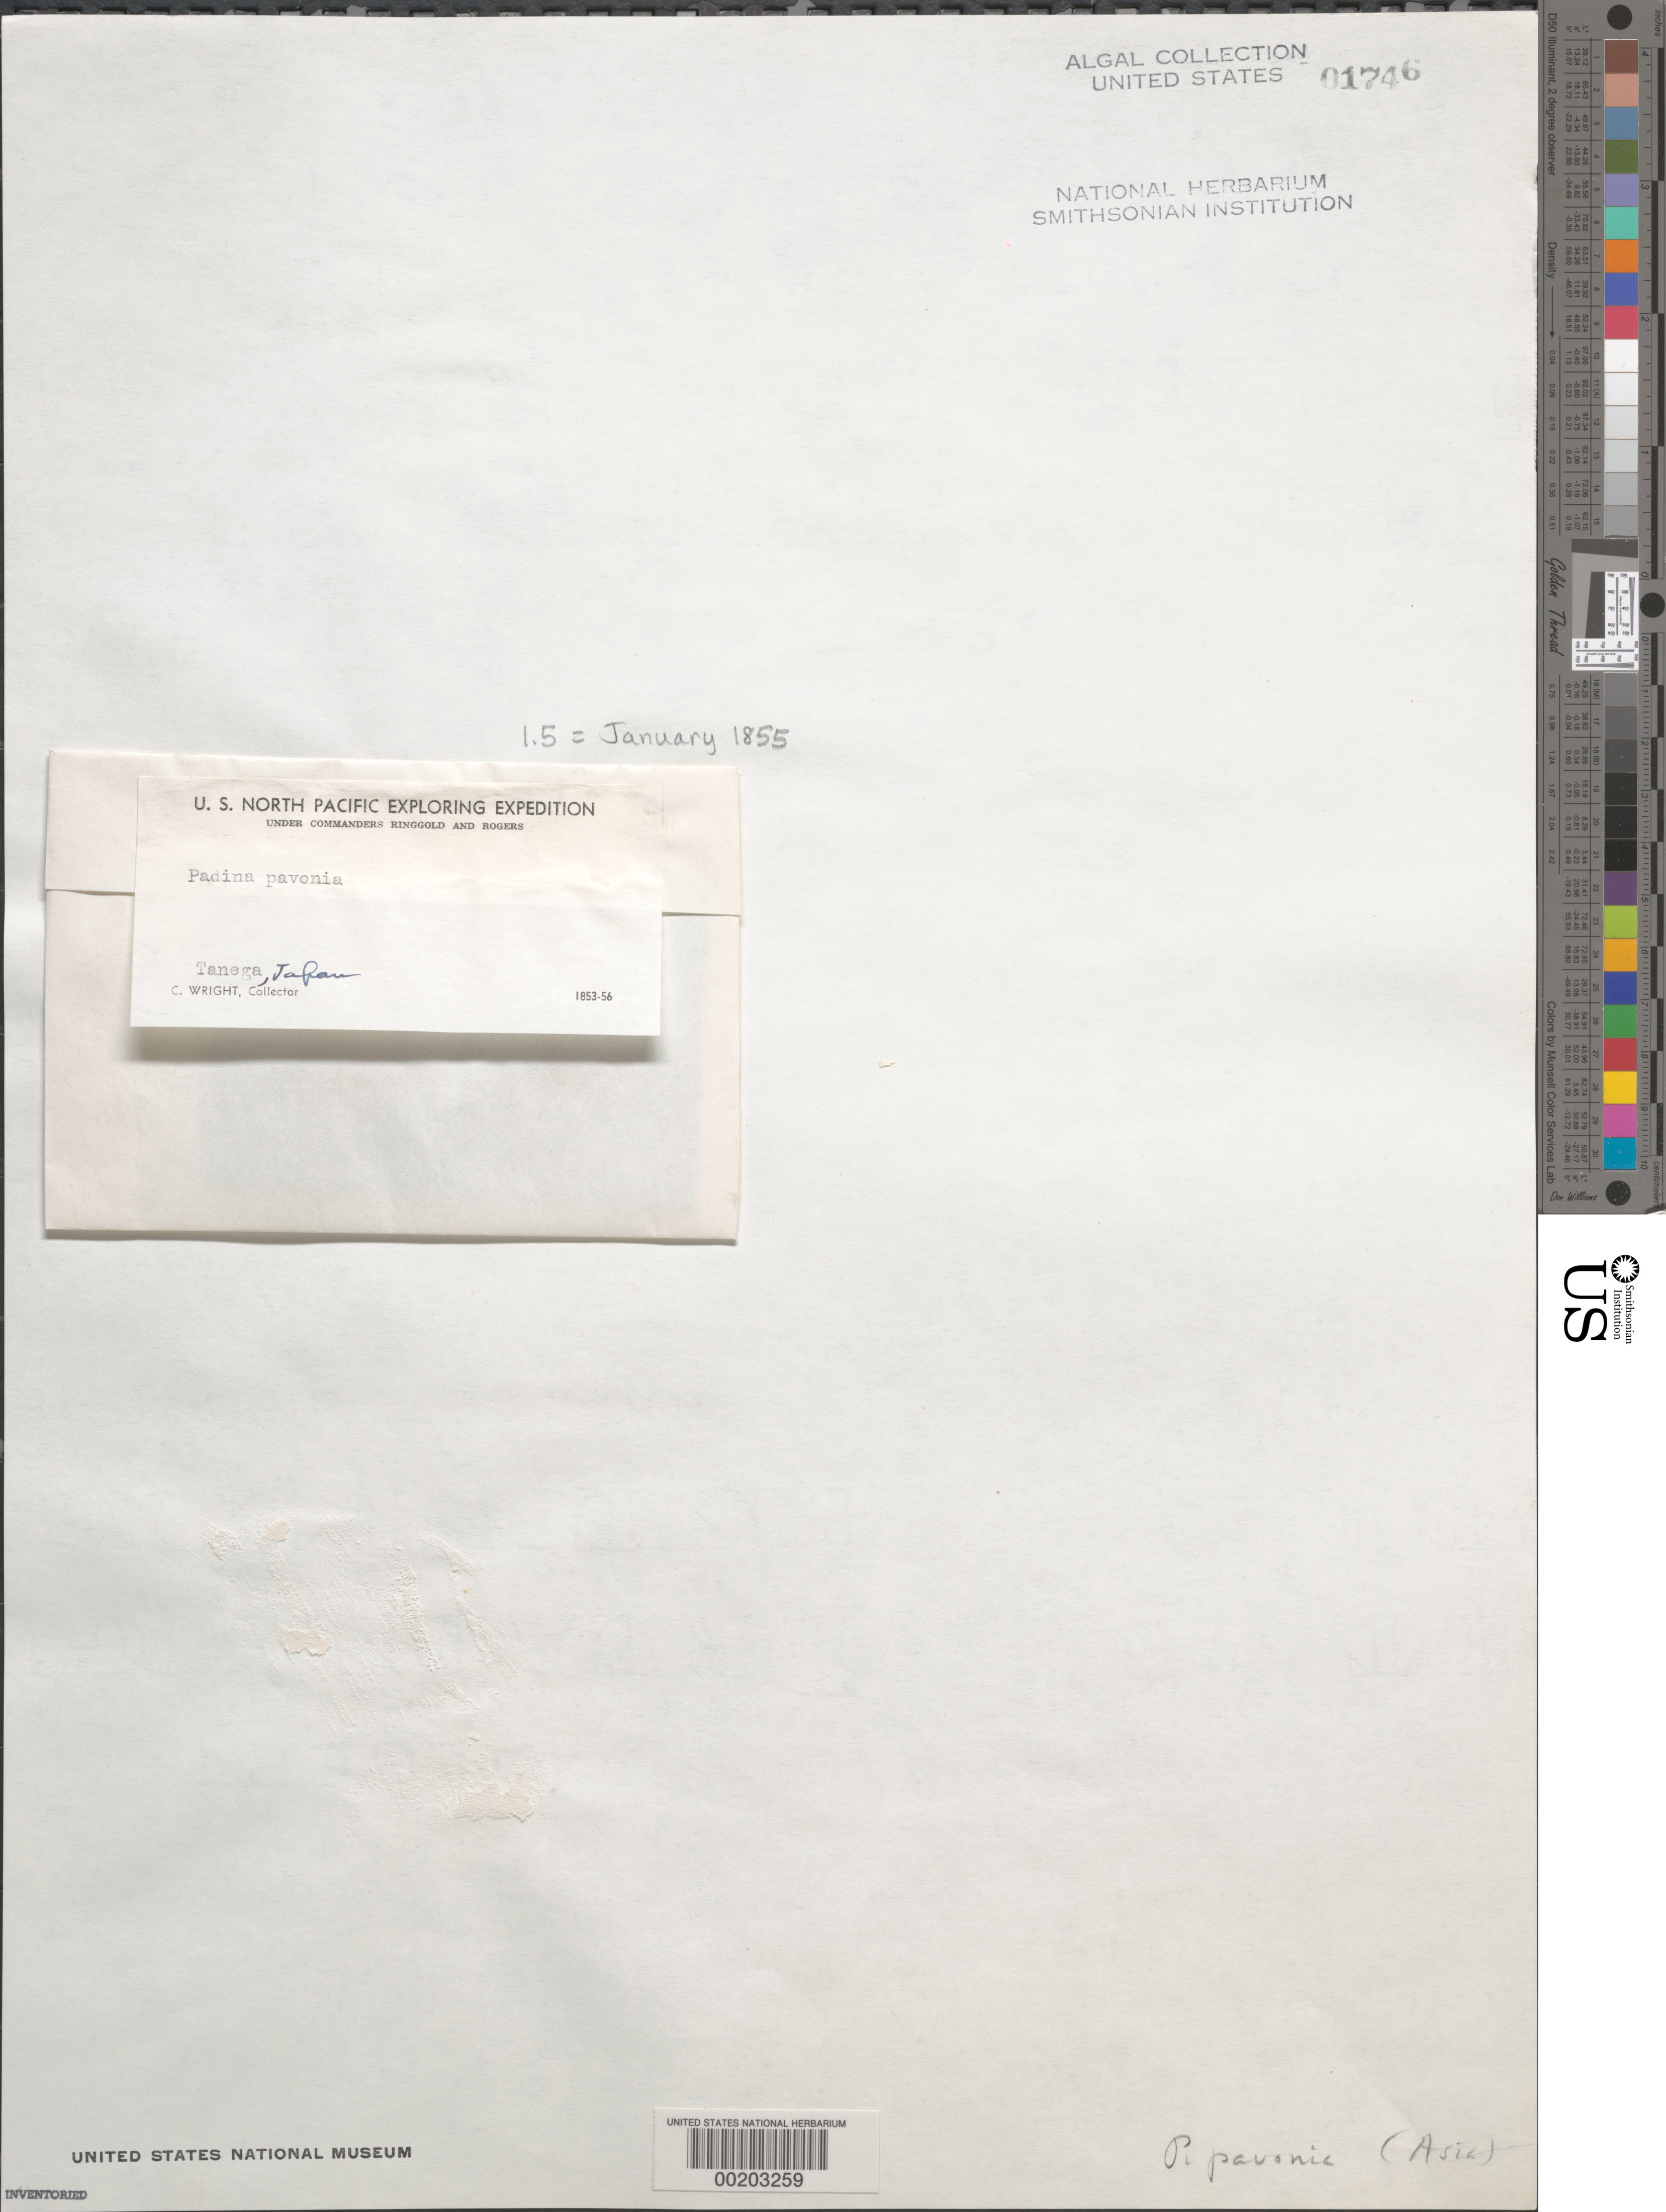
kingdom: Chromista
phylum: Ochrophyta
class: Phaeophyceae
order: Dictyotales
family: Dictyotaceae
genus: Padina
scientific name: Padina pavonica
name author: (L.) Thivy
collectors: C. Wright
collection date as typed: Jan 1855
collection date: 1855-01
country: Japan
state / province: Kagosima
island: Tanegashima (Tanega)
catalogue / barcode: US 1746